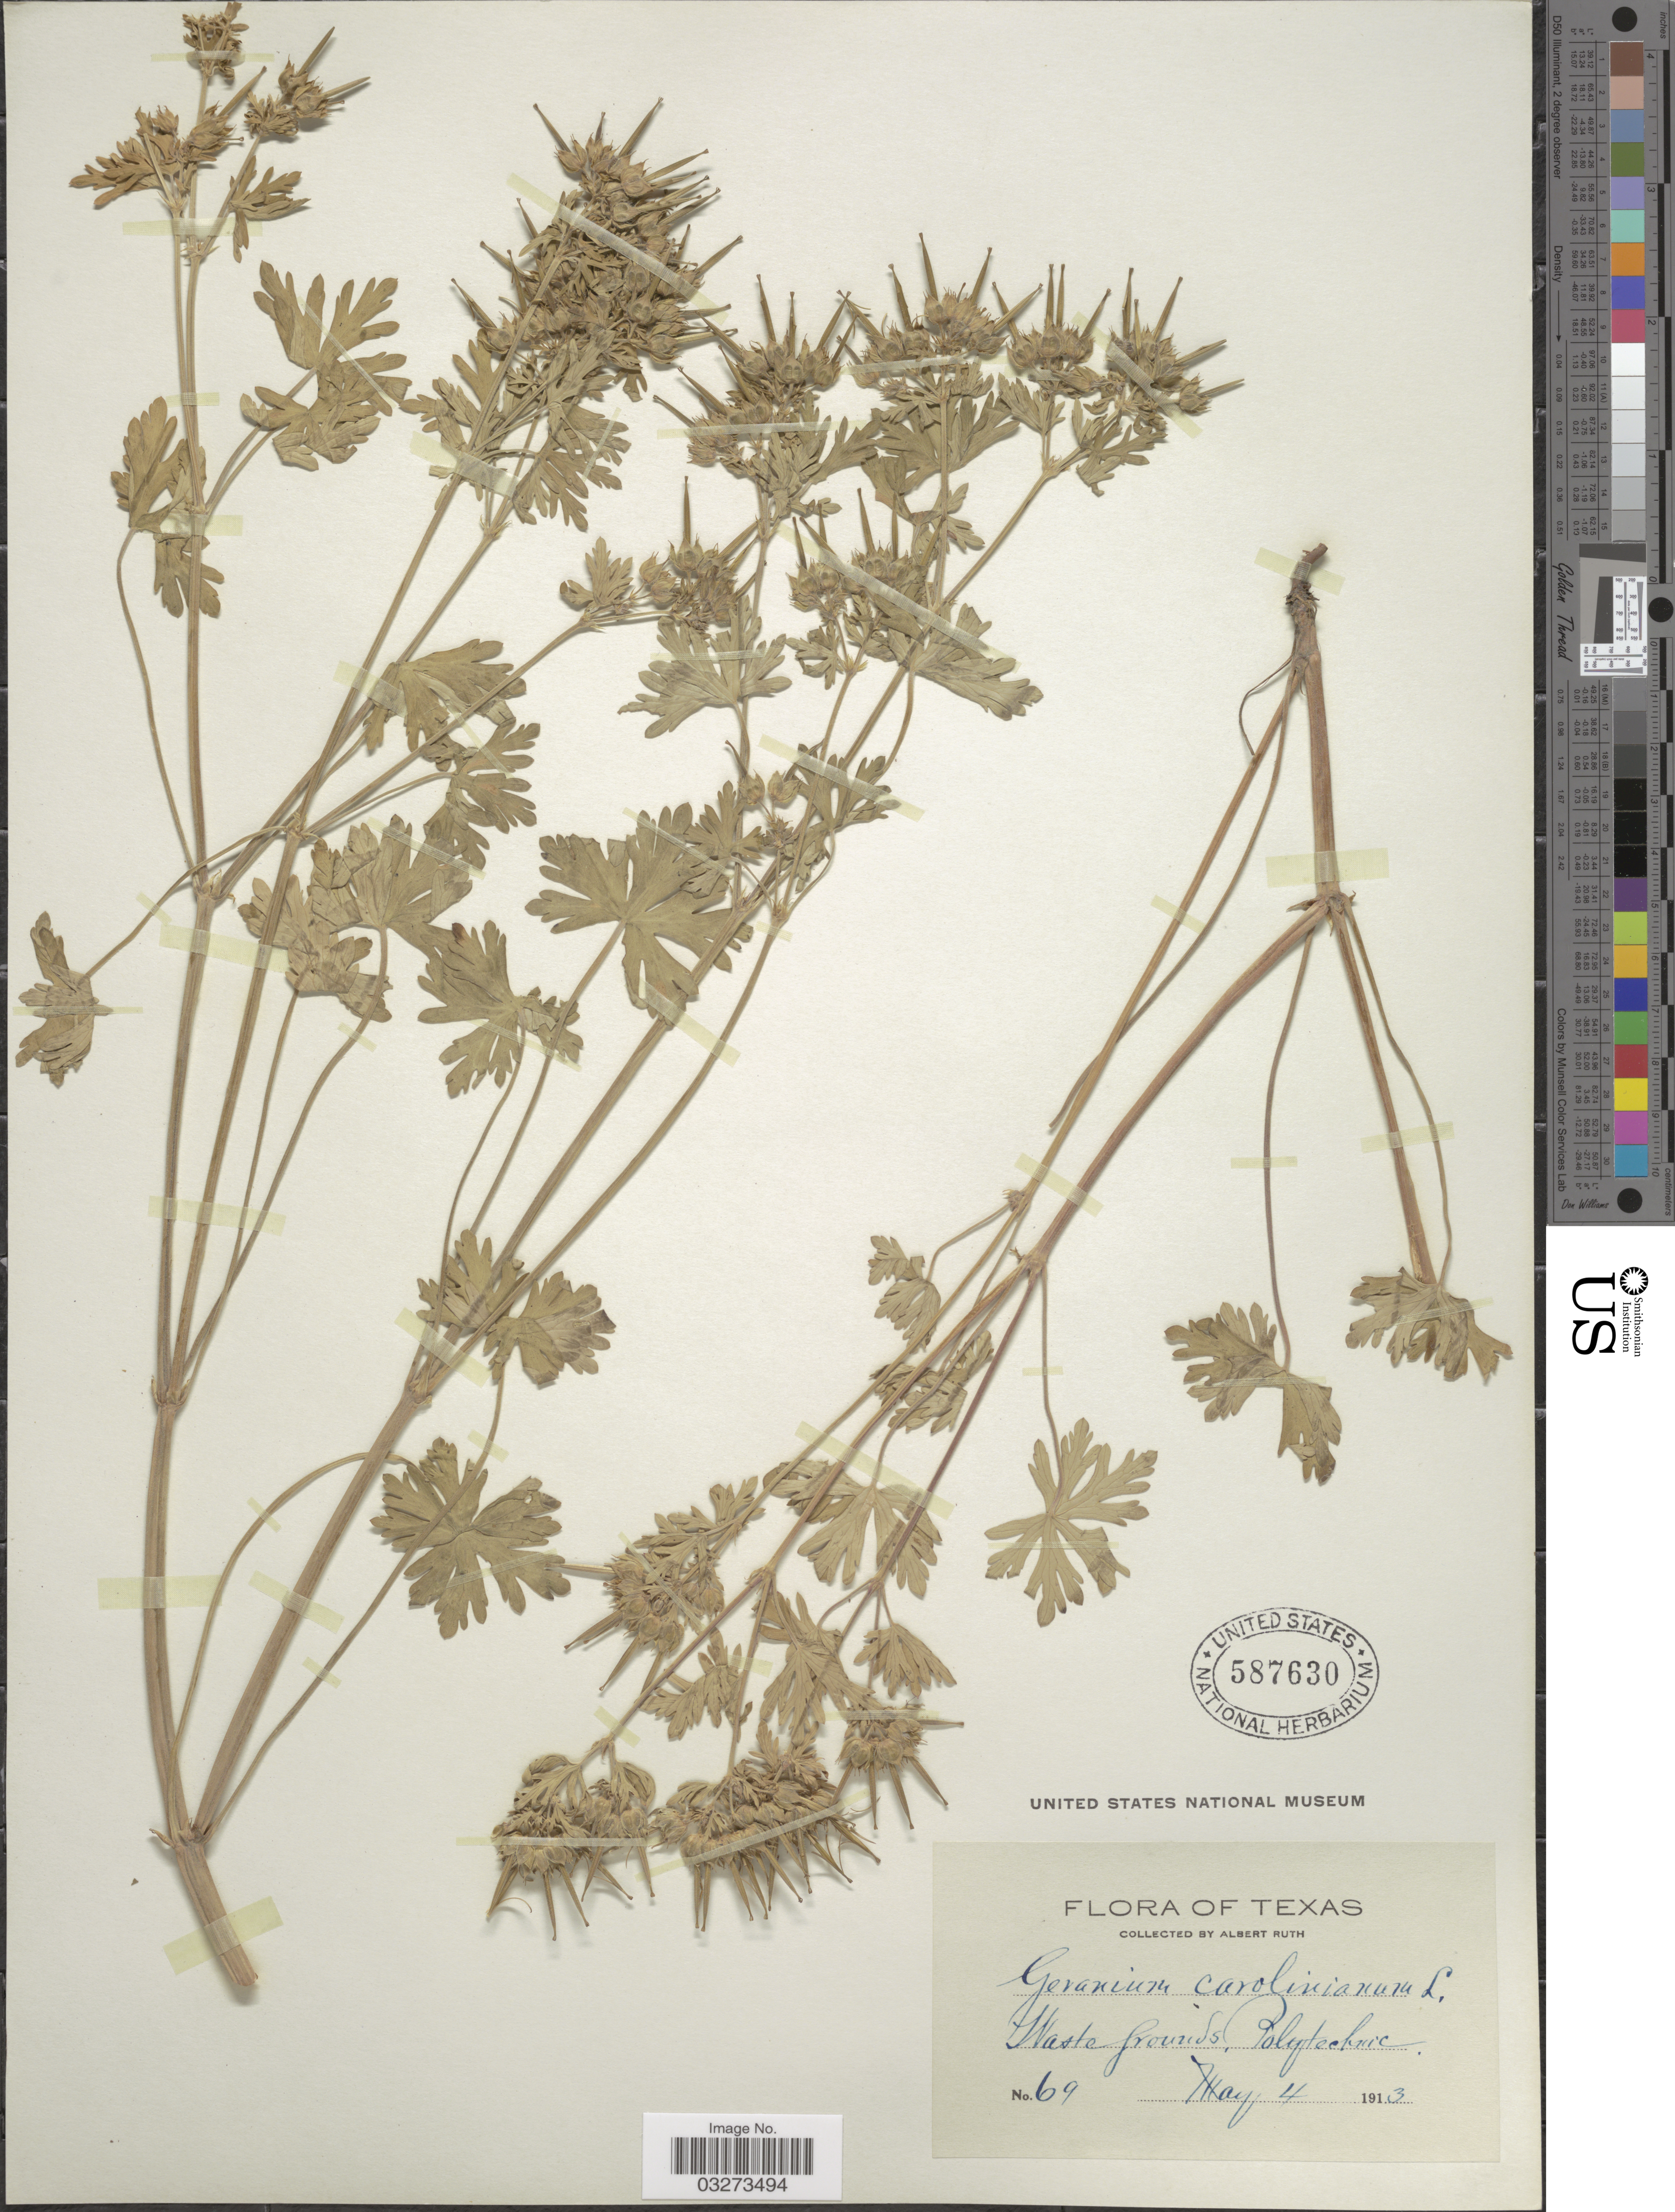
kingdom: Plantae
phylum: Tracheophyta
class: Magnoliopsida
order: Geraniales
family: Geraniaceae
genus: Geranium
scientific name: Geranium carolinianum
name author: L.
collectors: A. Ruth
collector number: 69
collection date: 1913-05-04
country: United States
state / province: Texas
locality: Polytechnic.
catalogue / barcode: US 587630